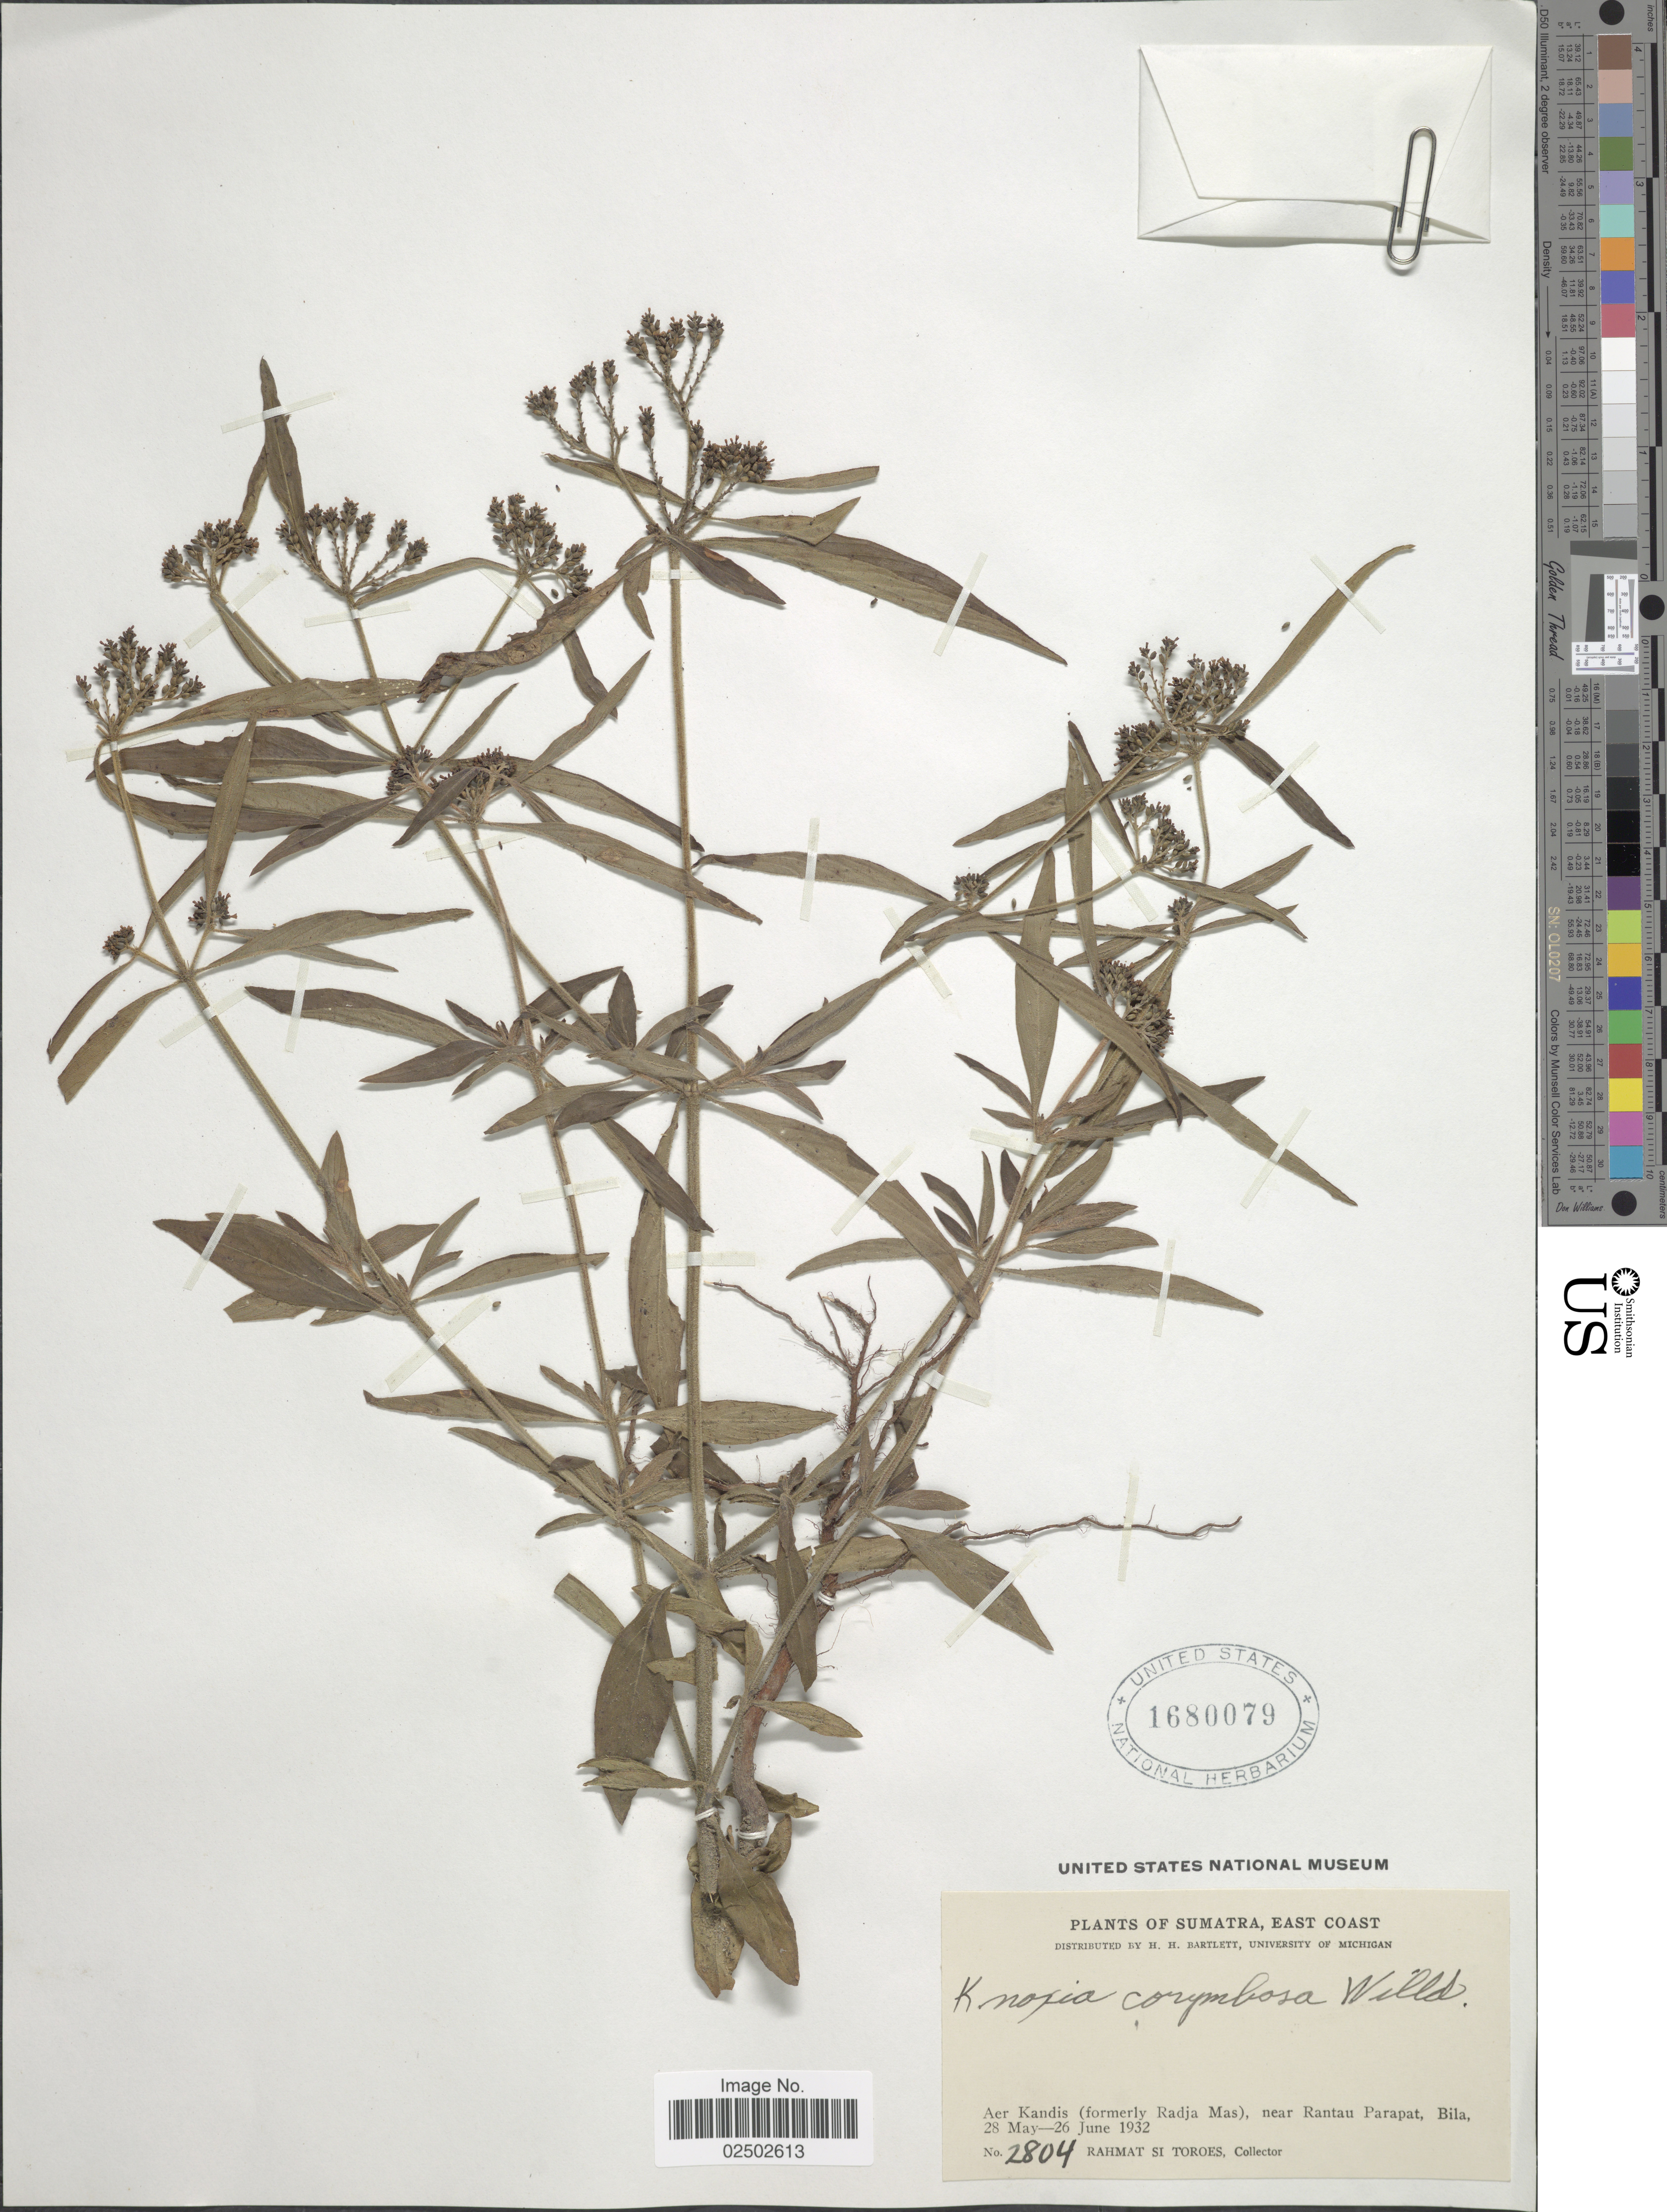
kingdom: Plantae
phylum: Tracheophyta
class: Magnoliopsida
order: Gentianales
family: Rubiaceae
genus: Knoxia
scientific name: Knoxia corymbosa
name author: Willd.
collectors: Rahmat Si Boeea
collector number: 2804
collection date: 1932-05-28/1932-06-26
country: Indonesia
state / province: Sumatra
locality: East Coast. Aer Kandis (formerly Radja Mas), near Rantau Parapat, Bila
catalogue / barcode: US 1680079